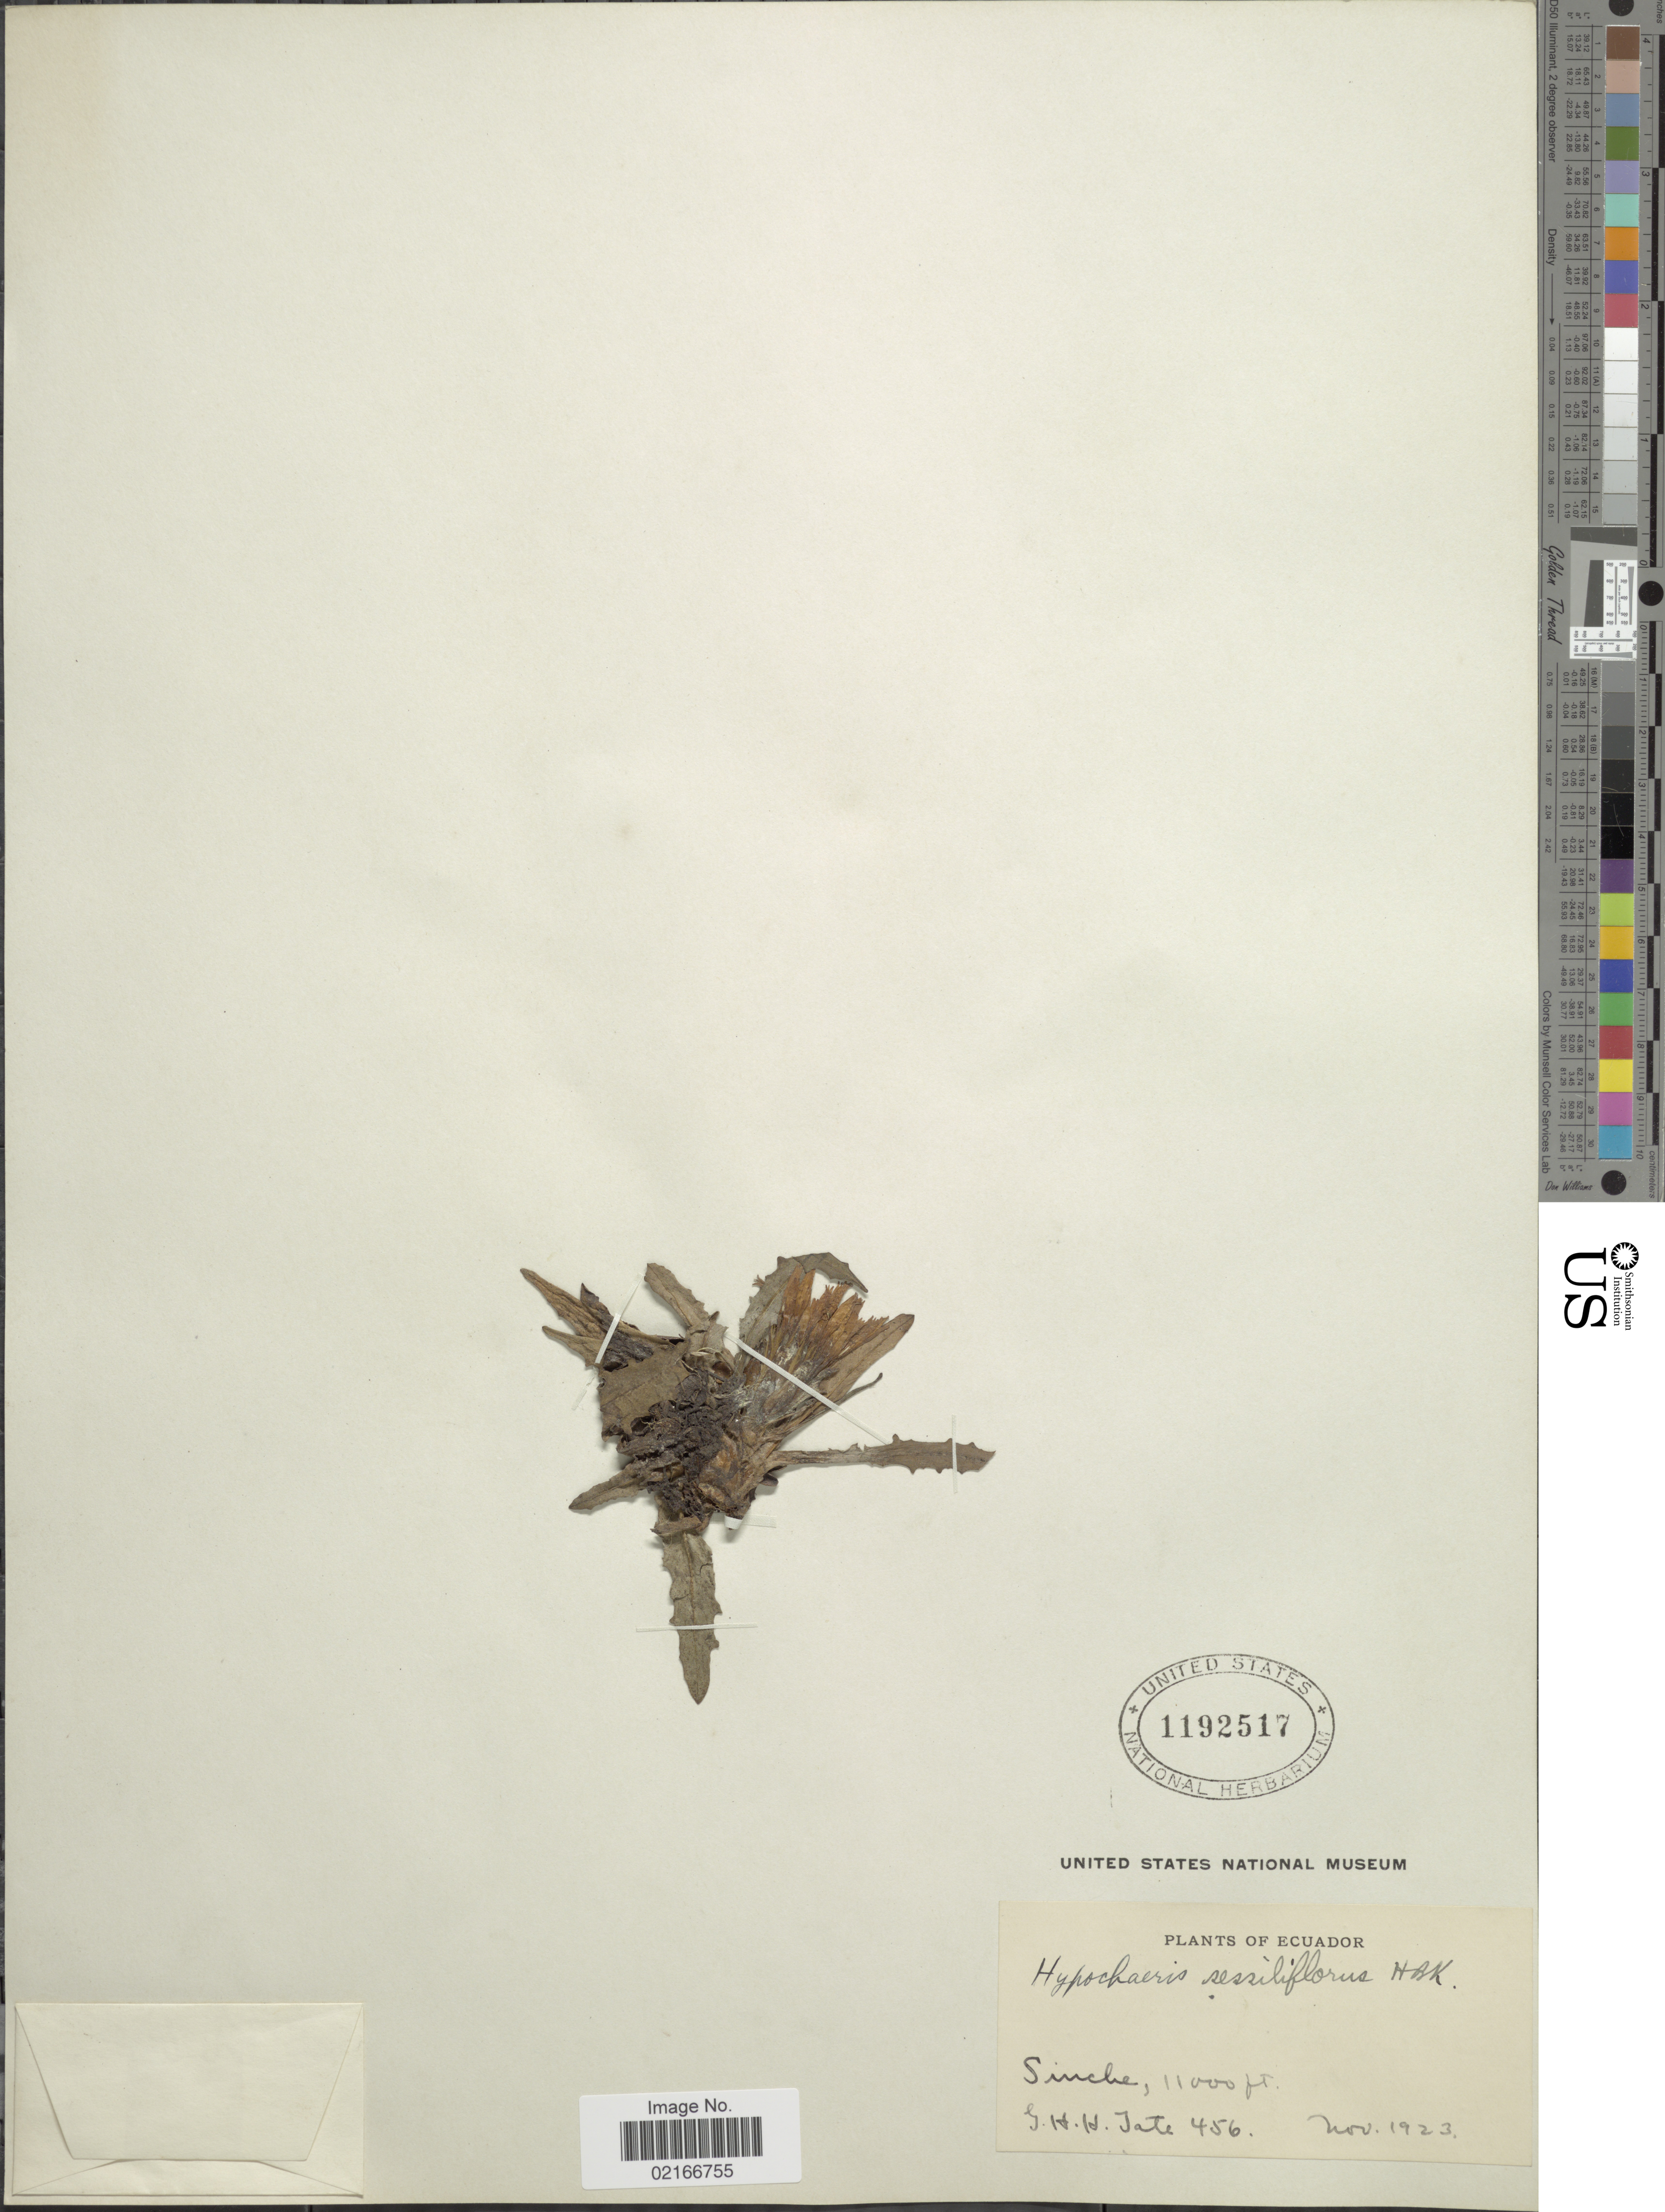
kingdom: Plantae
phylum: Tracheophyta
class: Magnoliopsida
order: Asterales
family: Asteraceae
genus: Hypochaeris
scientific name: Hypochaeris sessiflora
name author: Kunth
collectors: G. H. H.Tate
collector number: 456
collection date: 1923-11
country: Ecuador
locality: Sinche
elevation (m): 3353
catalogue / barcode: US 1192517